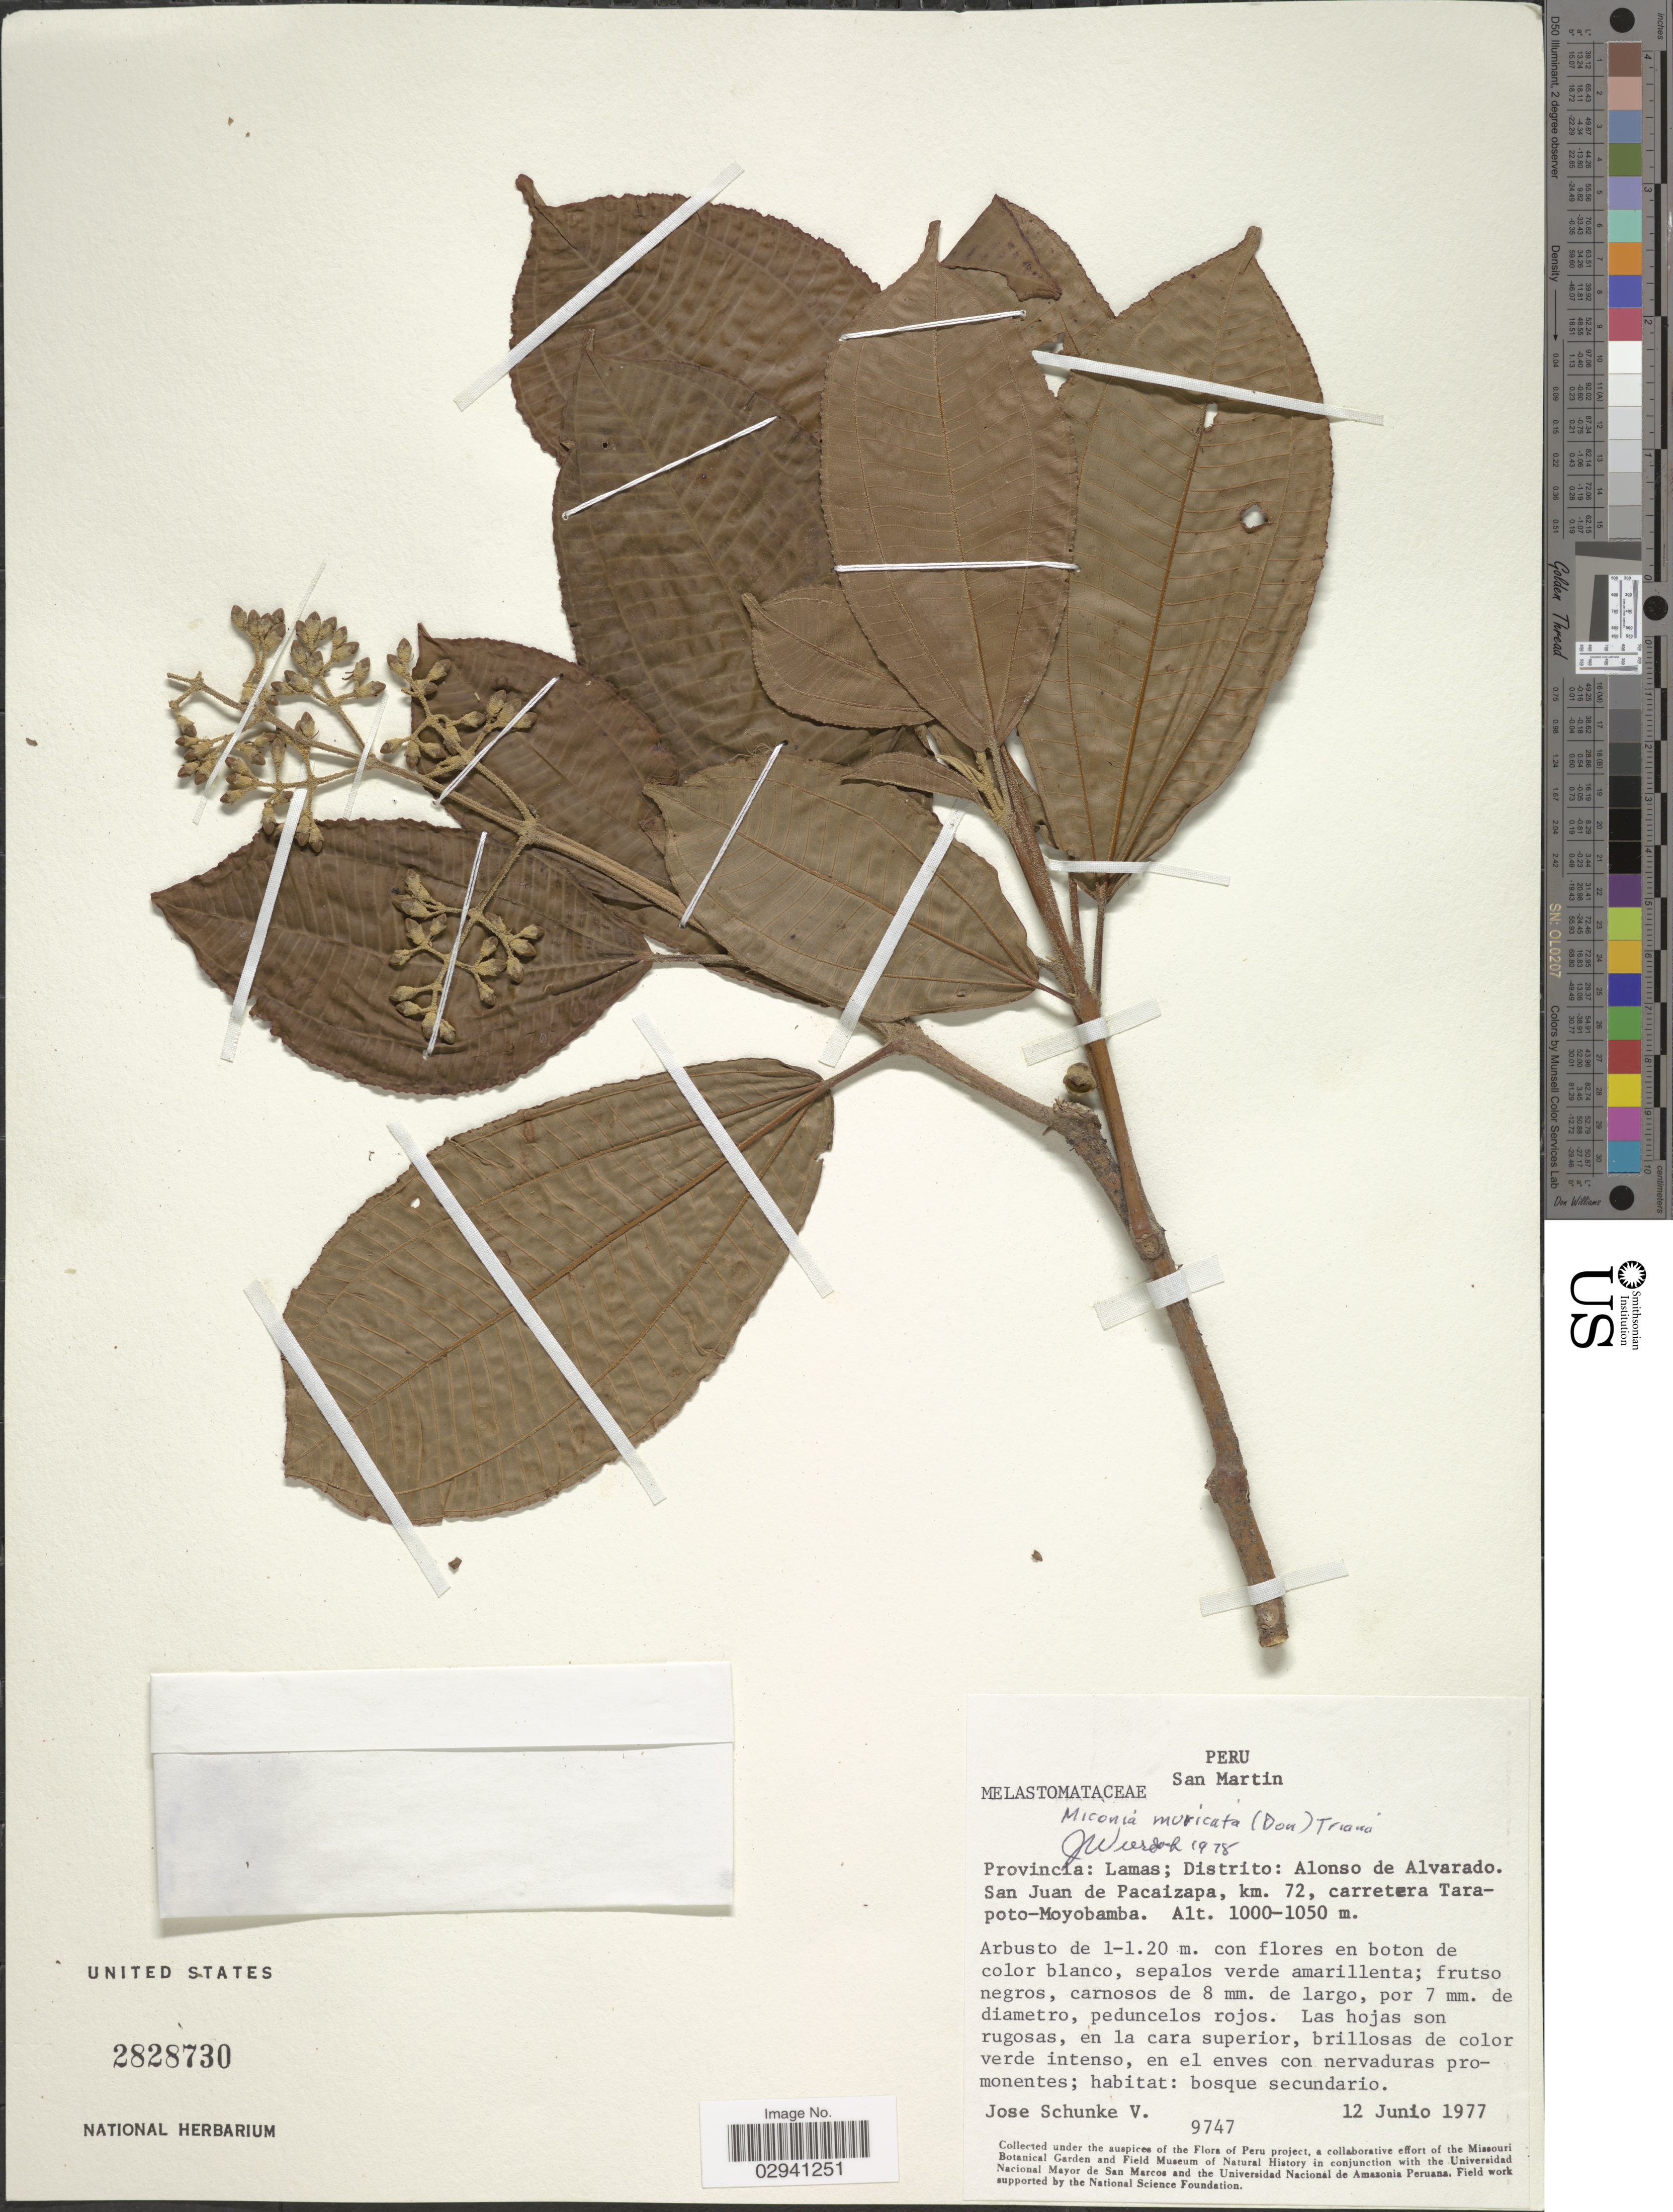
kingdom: Plantae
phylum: Tracheophyta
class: Magnoliopsida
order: Myrtales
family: Melastomataceae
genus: Miconia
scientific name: Miconia muricata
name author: (D. Don) Triana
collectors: J. Schunke Vigo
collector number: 9747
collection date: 1977-06-12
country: Peru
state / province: San Martín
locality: Provncia: Lamas; Distrito: Alonso de Alvarado. San Juan de Pacaizapa, km. 72, carretera Tarapoto-Moyobamba.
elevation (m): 1000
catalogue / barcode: US 2828730